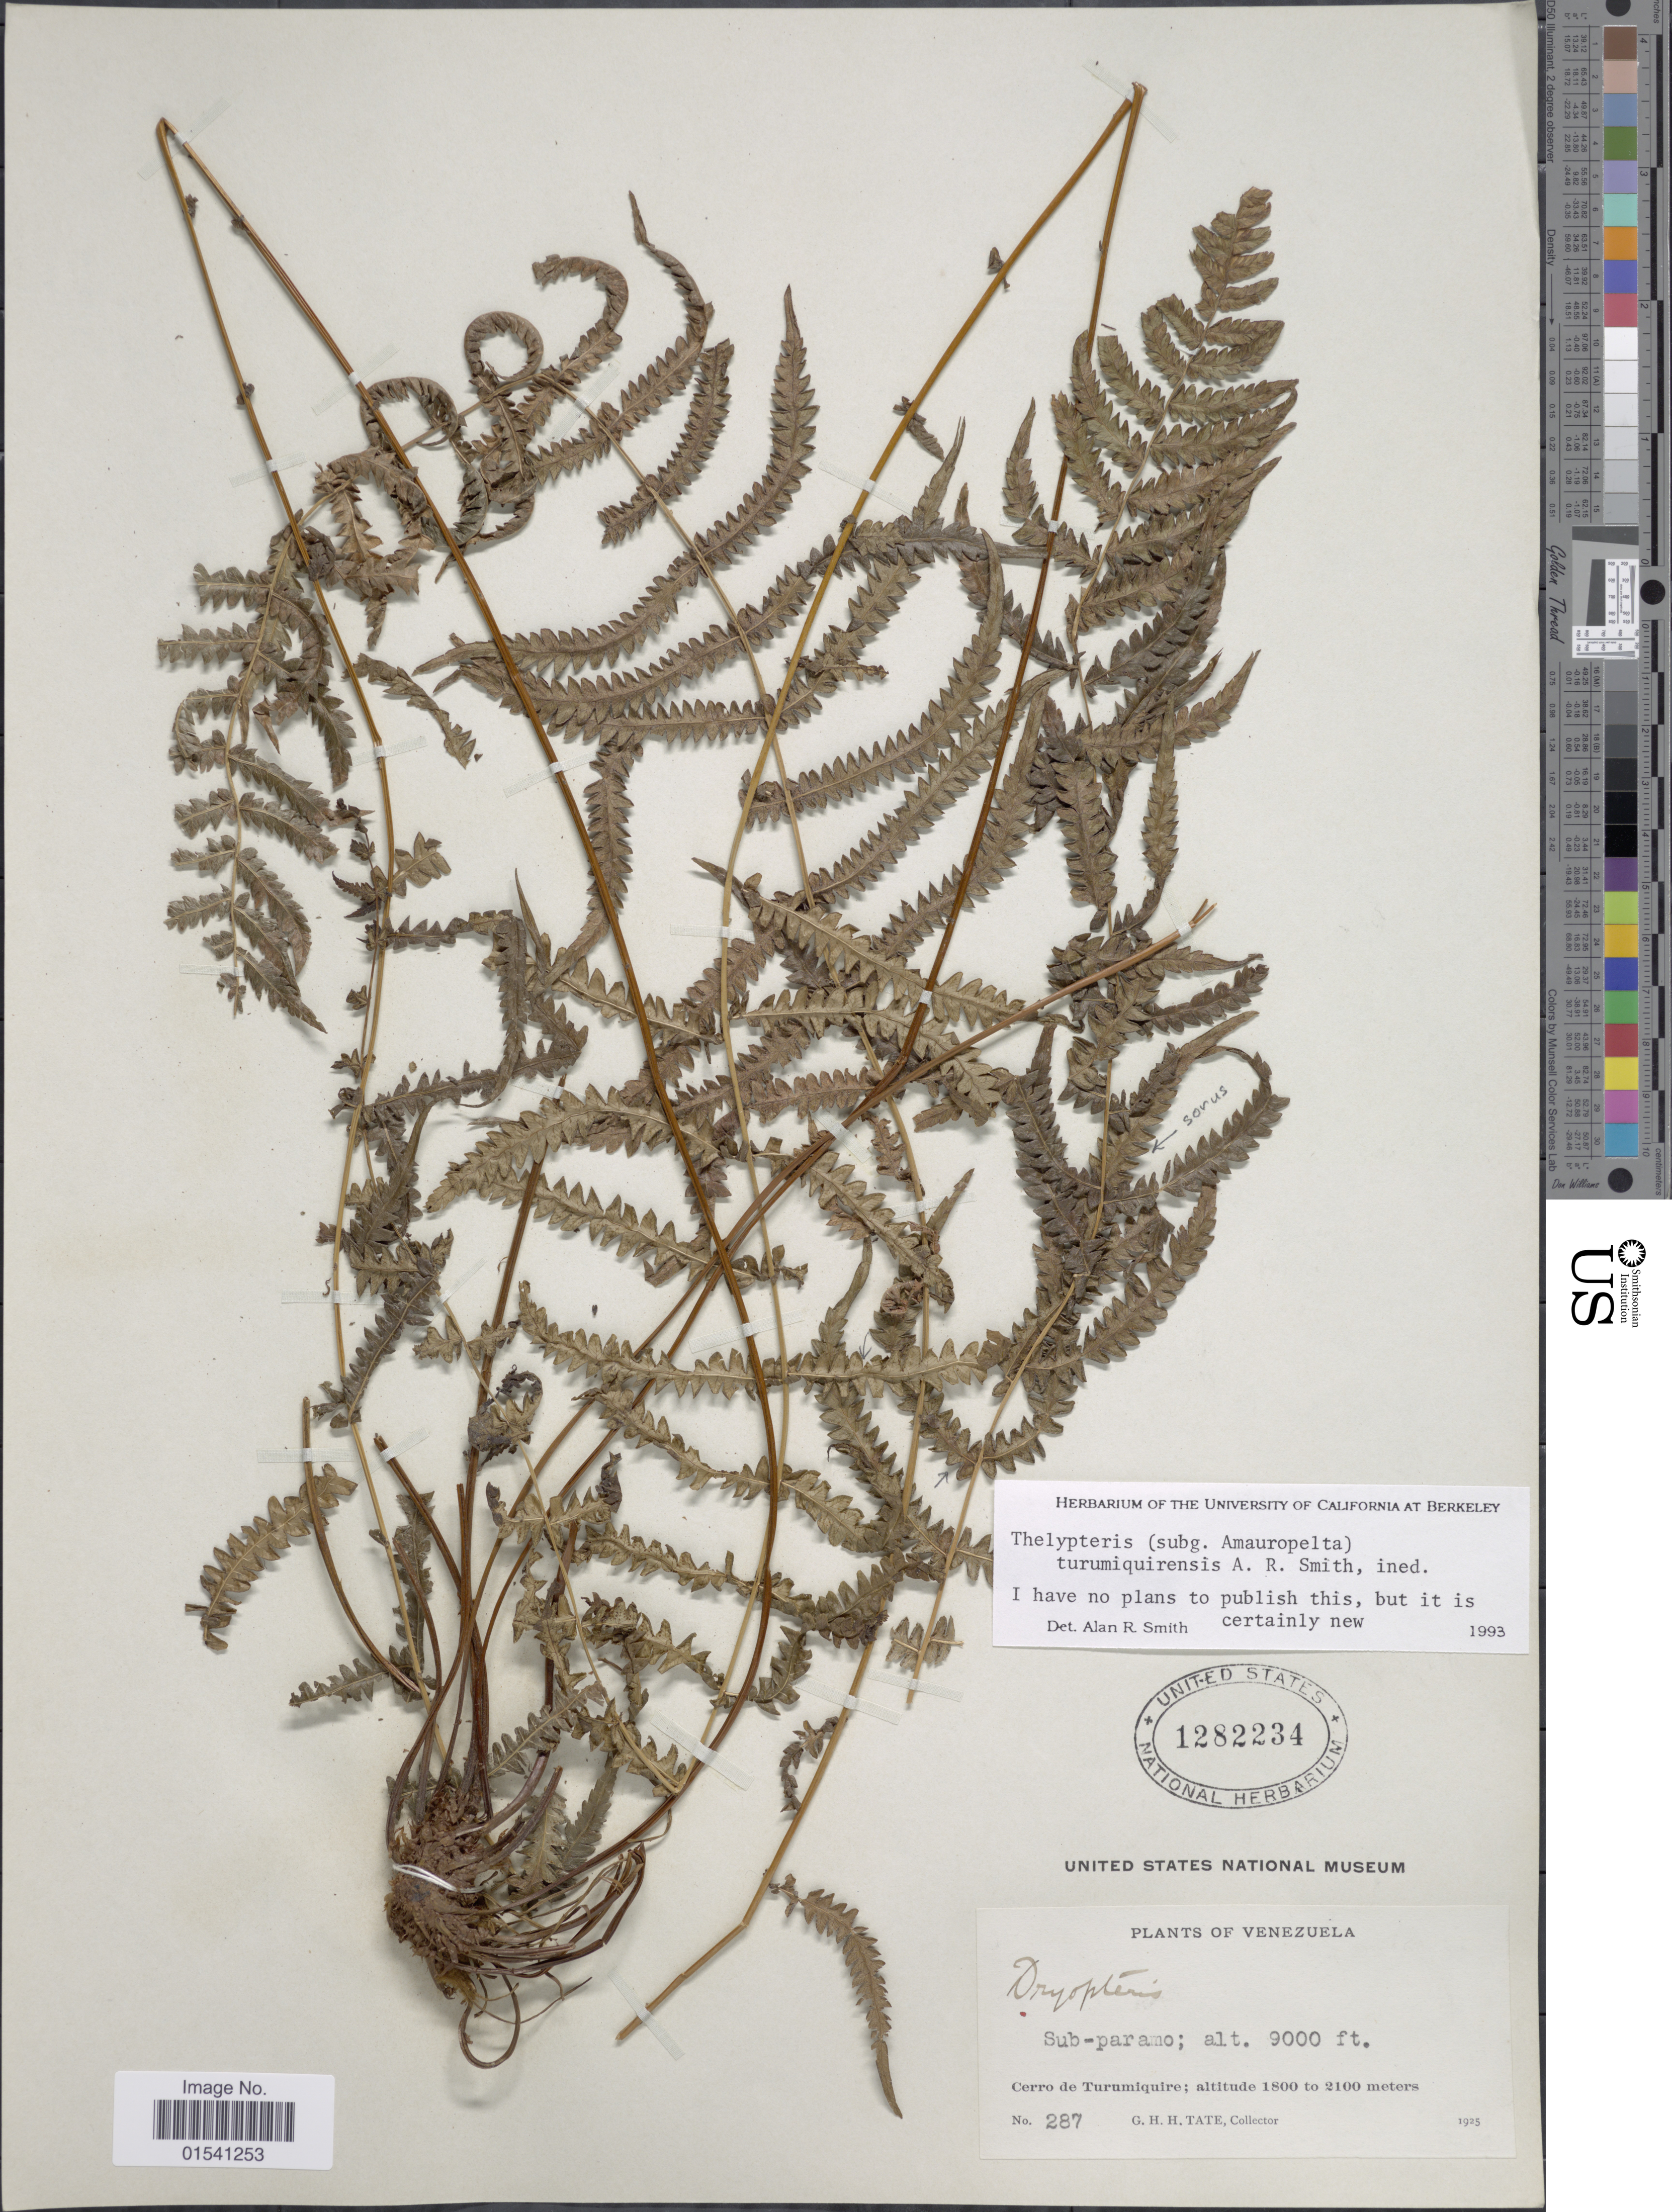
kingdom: Plantae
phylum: Tracheophyta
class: Polypodiopsida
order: Polypodiales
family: Thelypteridaceae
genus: Amauropelta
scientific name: Amauropelta sp.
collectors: G. H. H.Tate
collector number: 287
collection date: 1925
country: Venezuela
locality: Sub-paramo, Cerro de Turumiquire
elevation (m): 1800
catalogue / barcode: US 1282234